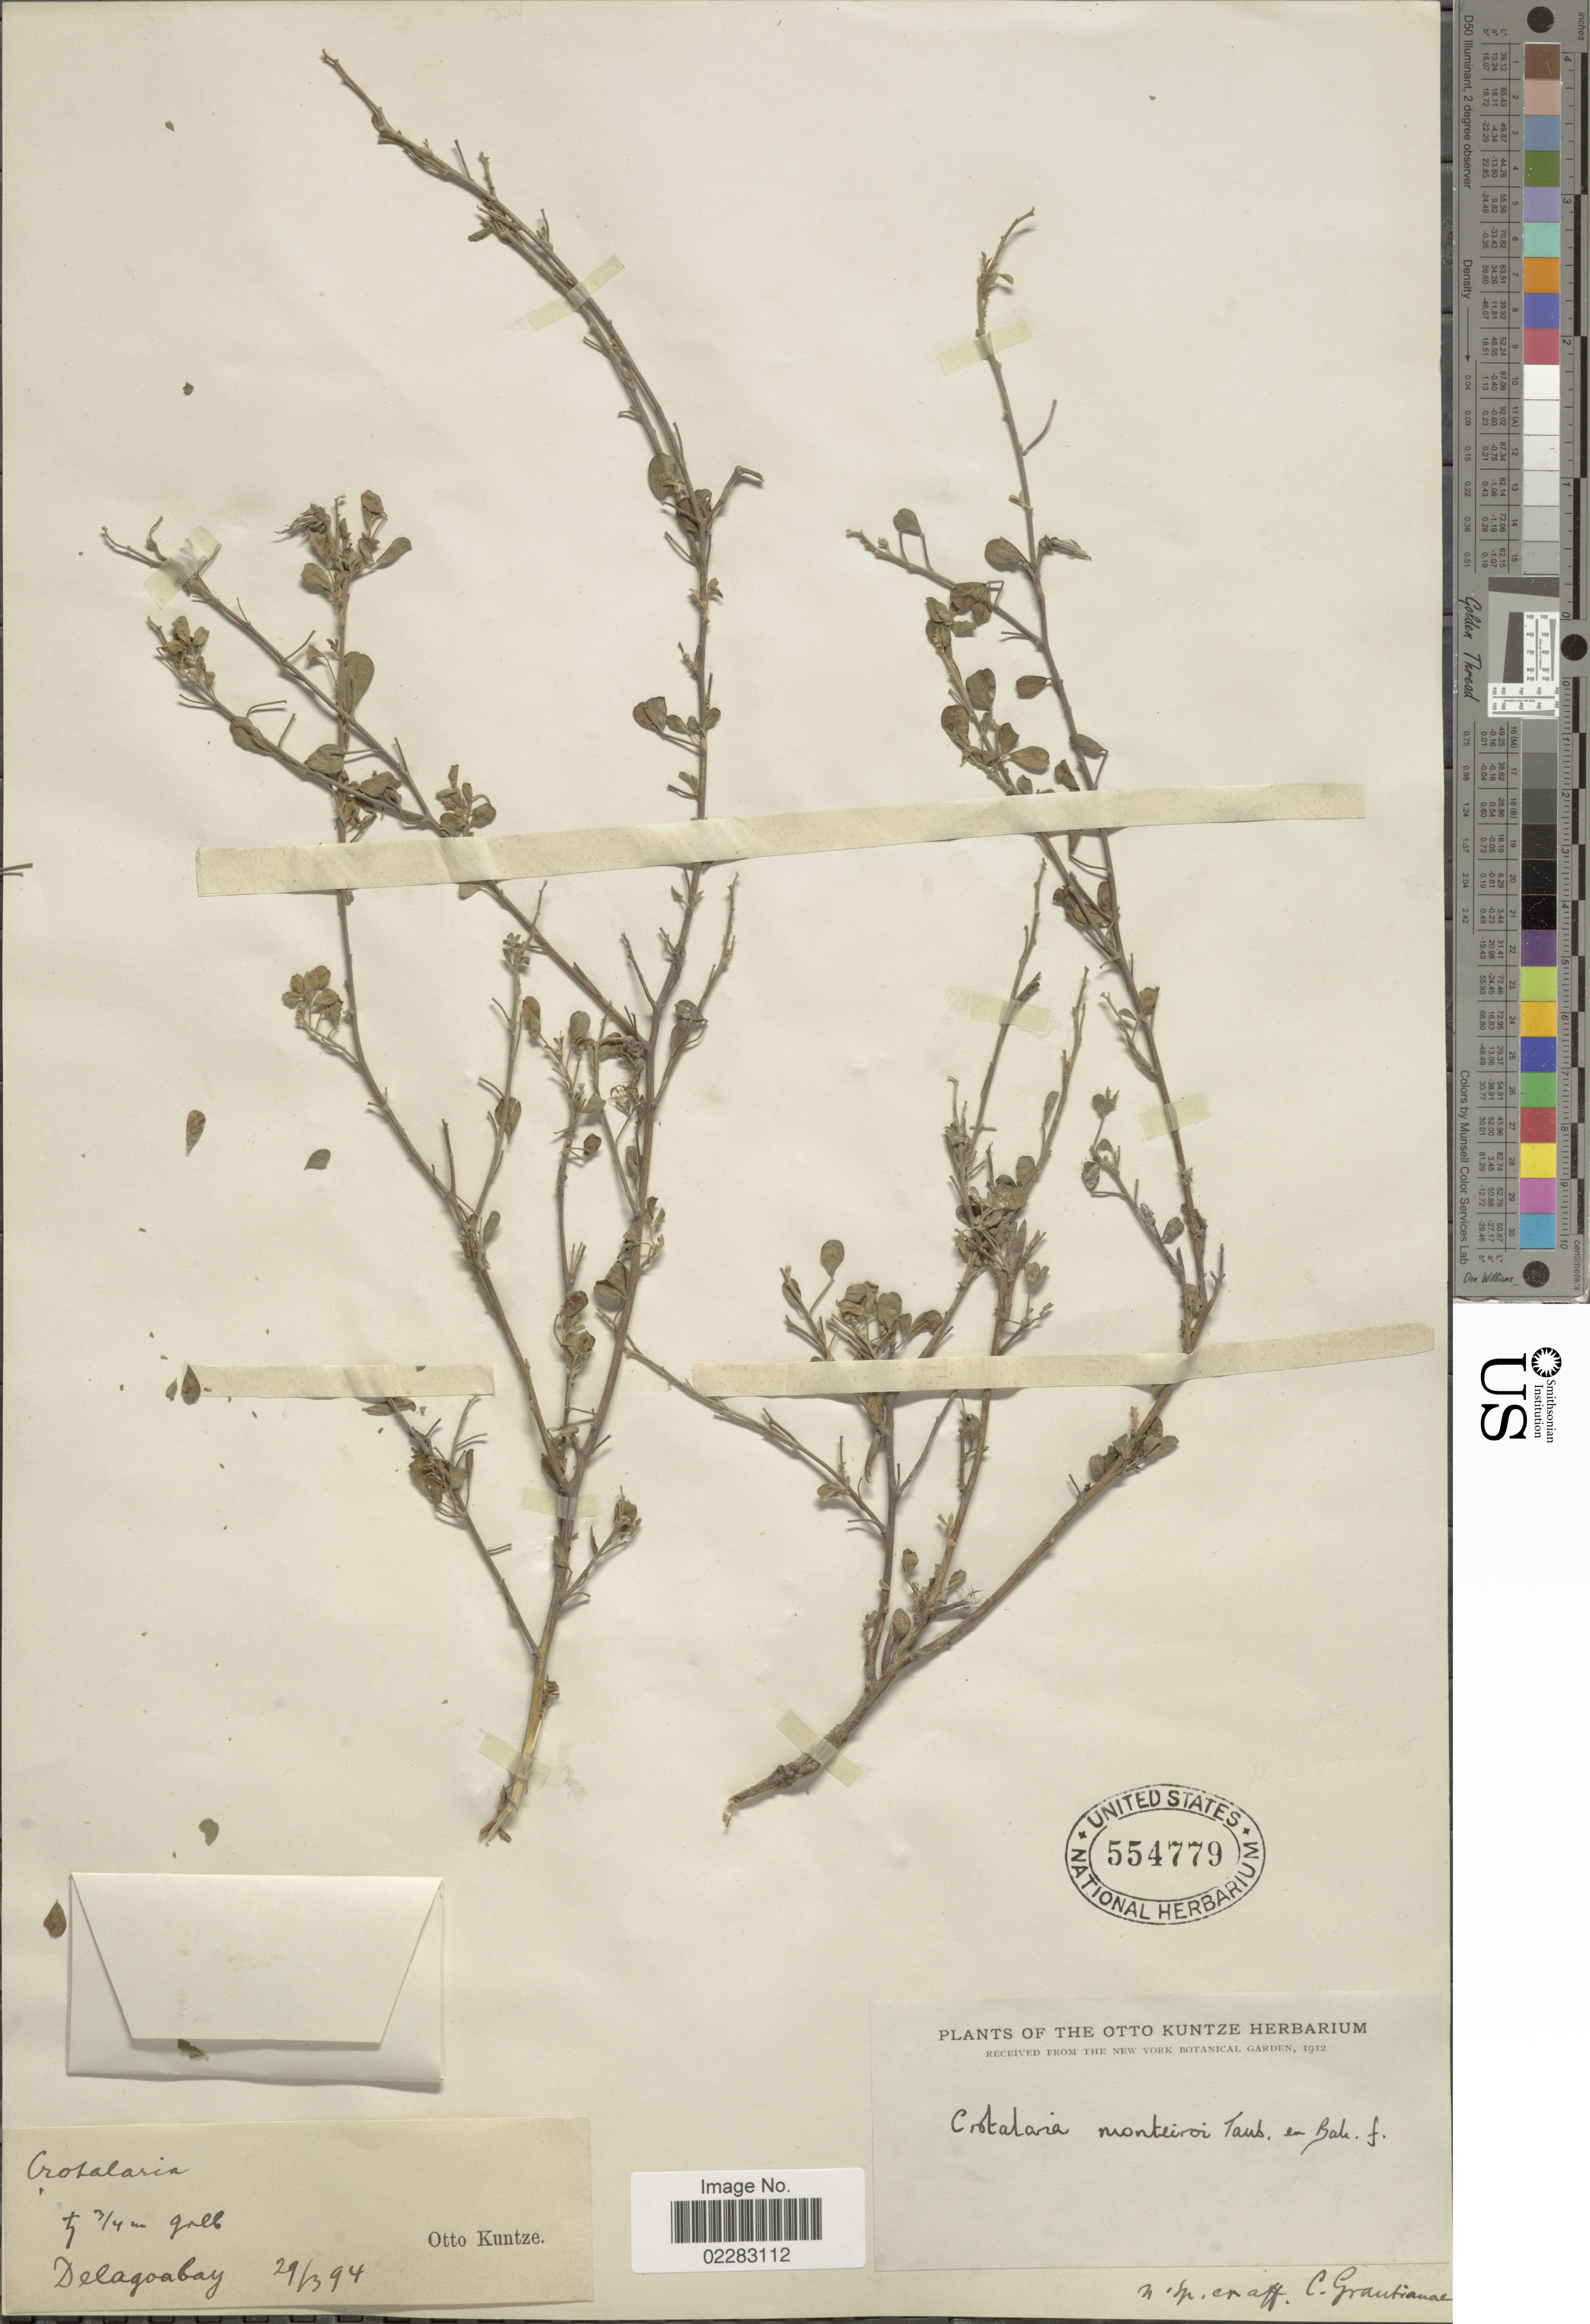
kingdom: Plantae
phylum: Tracheophyta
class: Magnoliopsida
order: Fabales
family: Fabaceae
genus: Crotalaria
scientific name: Crotalaria monteiroi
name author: Baker f.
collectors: C.E.O. Kuntze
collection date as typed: Transcribed d/m/y: 29/3/94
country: Mozambique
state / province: Maputo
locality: Delagoa bay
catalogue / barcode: US 554779